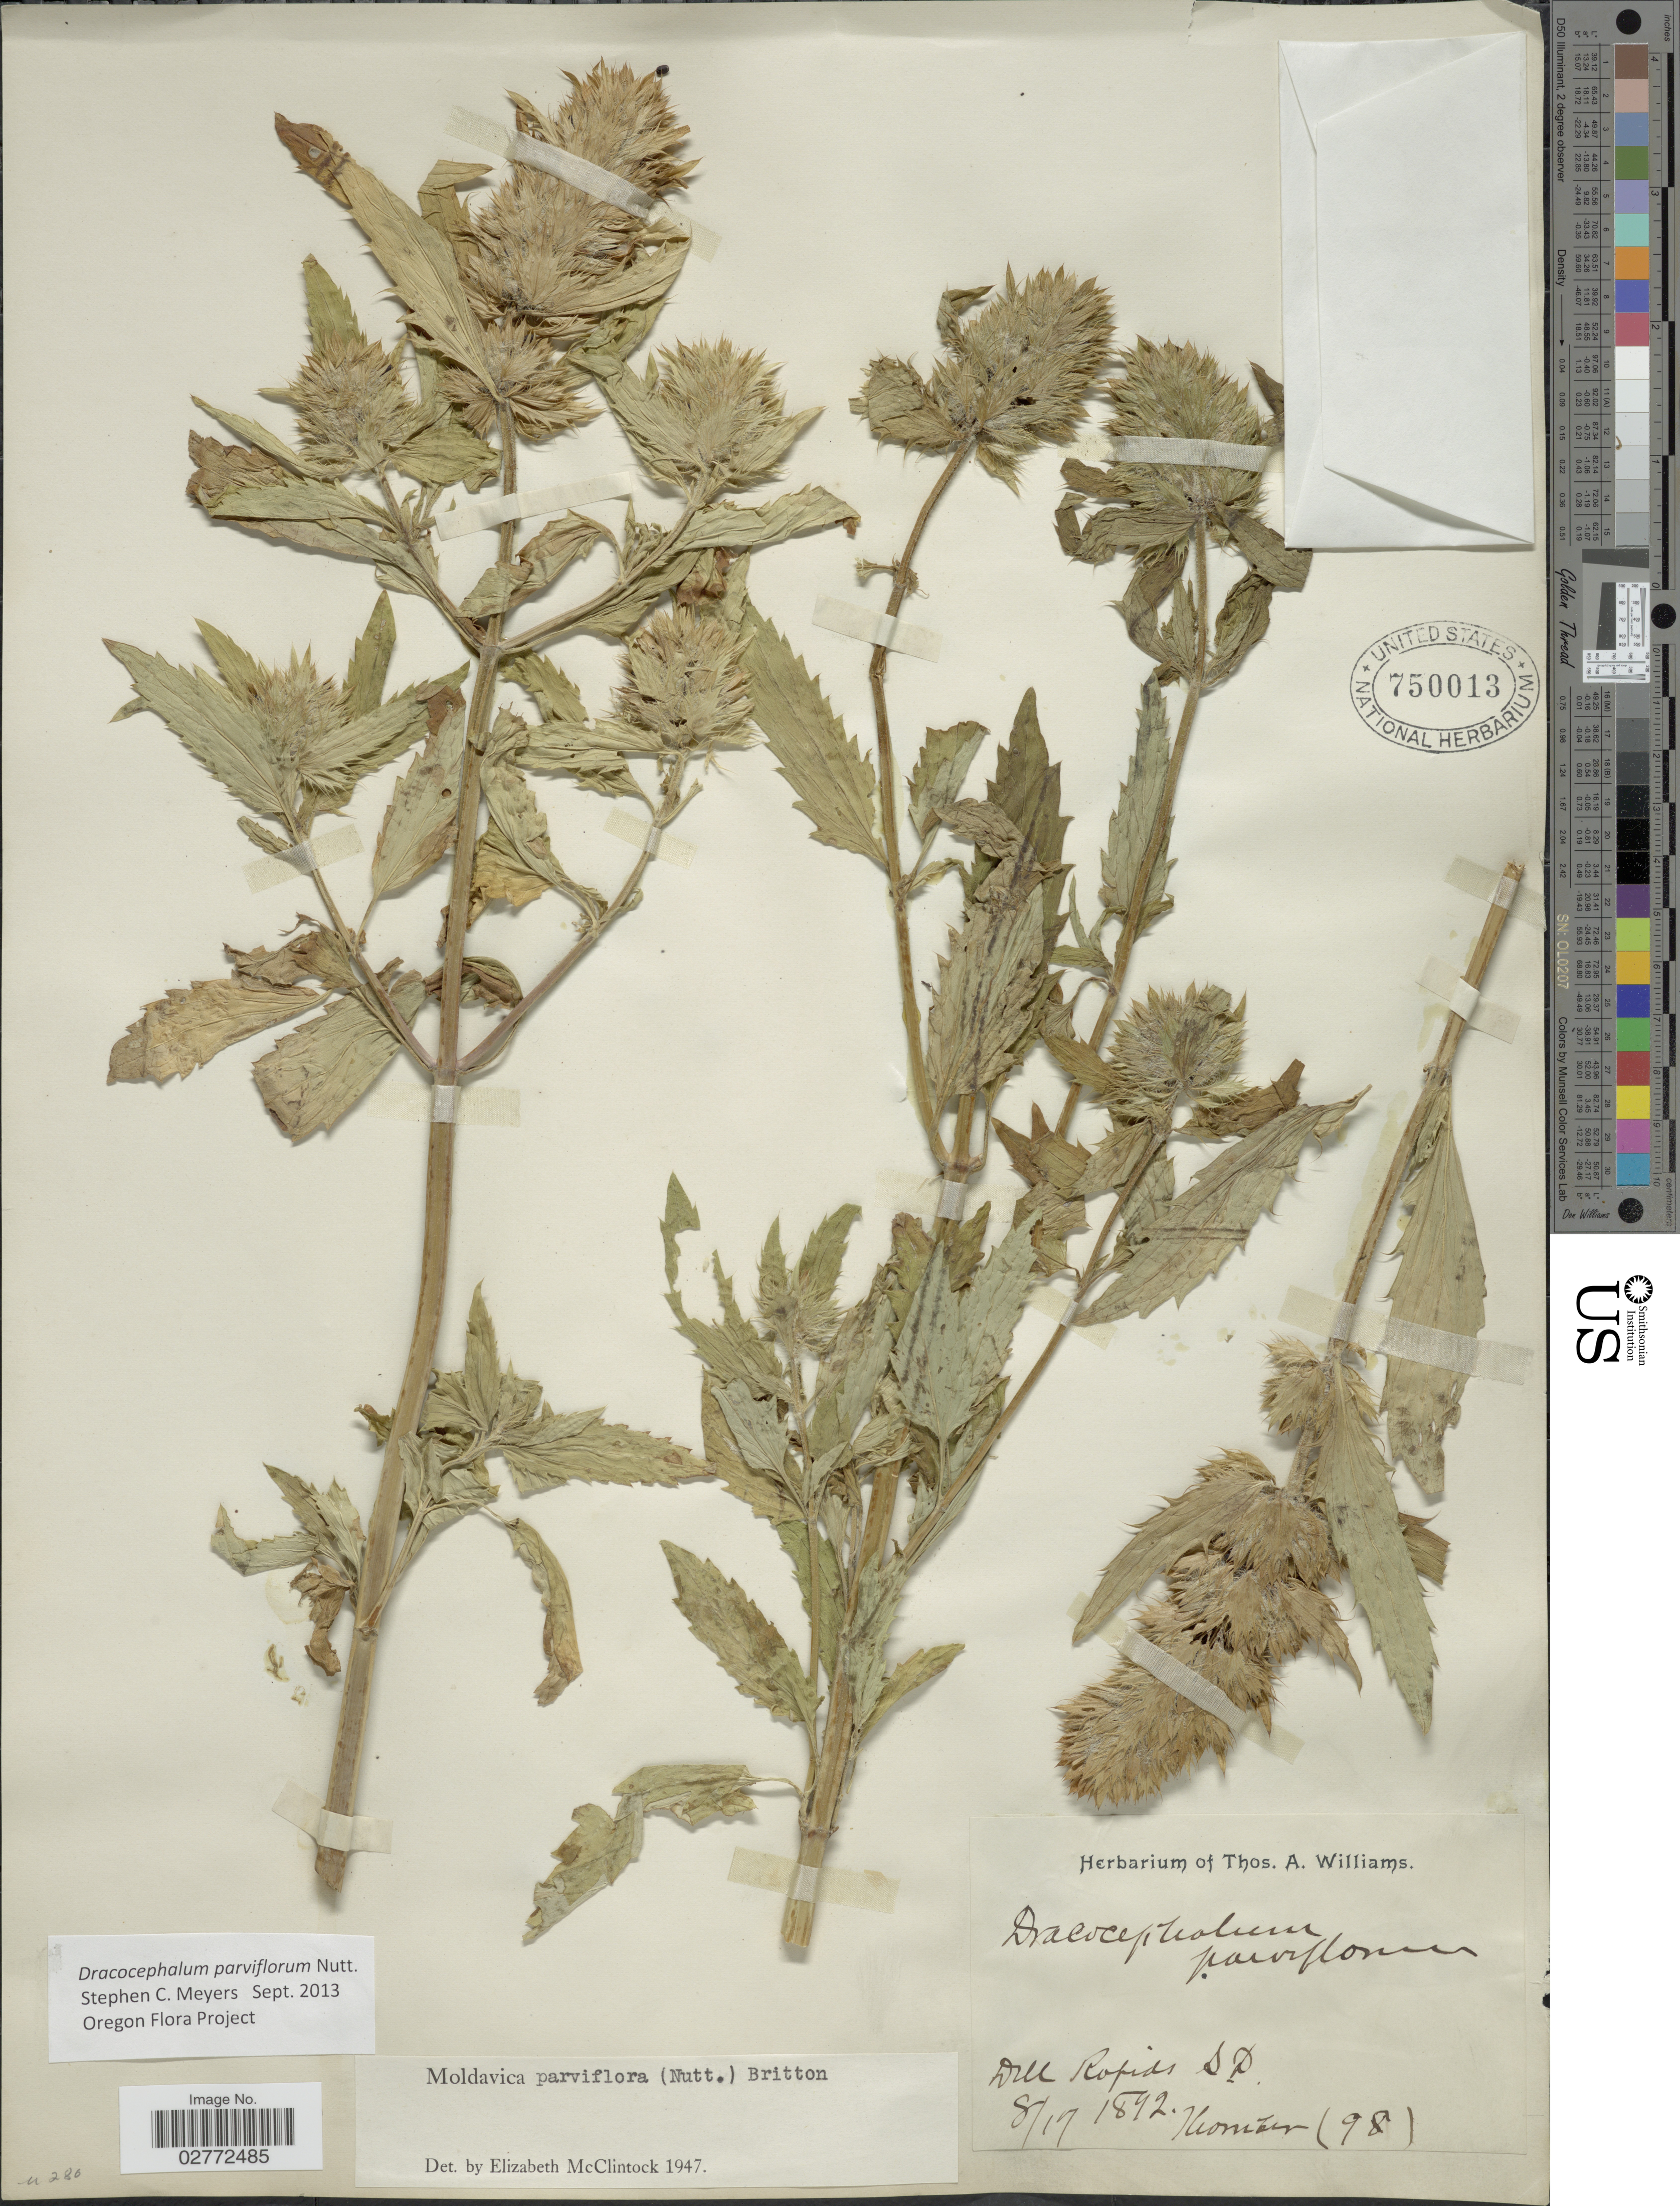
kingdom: Plantae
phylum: Tracheophyta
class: Magnoliopsida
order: Lamiales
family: Lamiaceae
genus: Dracocephalum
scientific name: Dracocephalum parviflorum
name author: Nutt.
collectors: J. Thornber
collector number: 98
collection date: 1892-08-19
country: United States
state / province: South Dakota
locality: Dell Rapids.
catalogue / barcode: US 750013